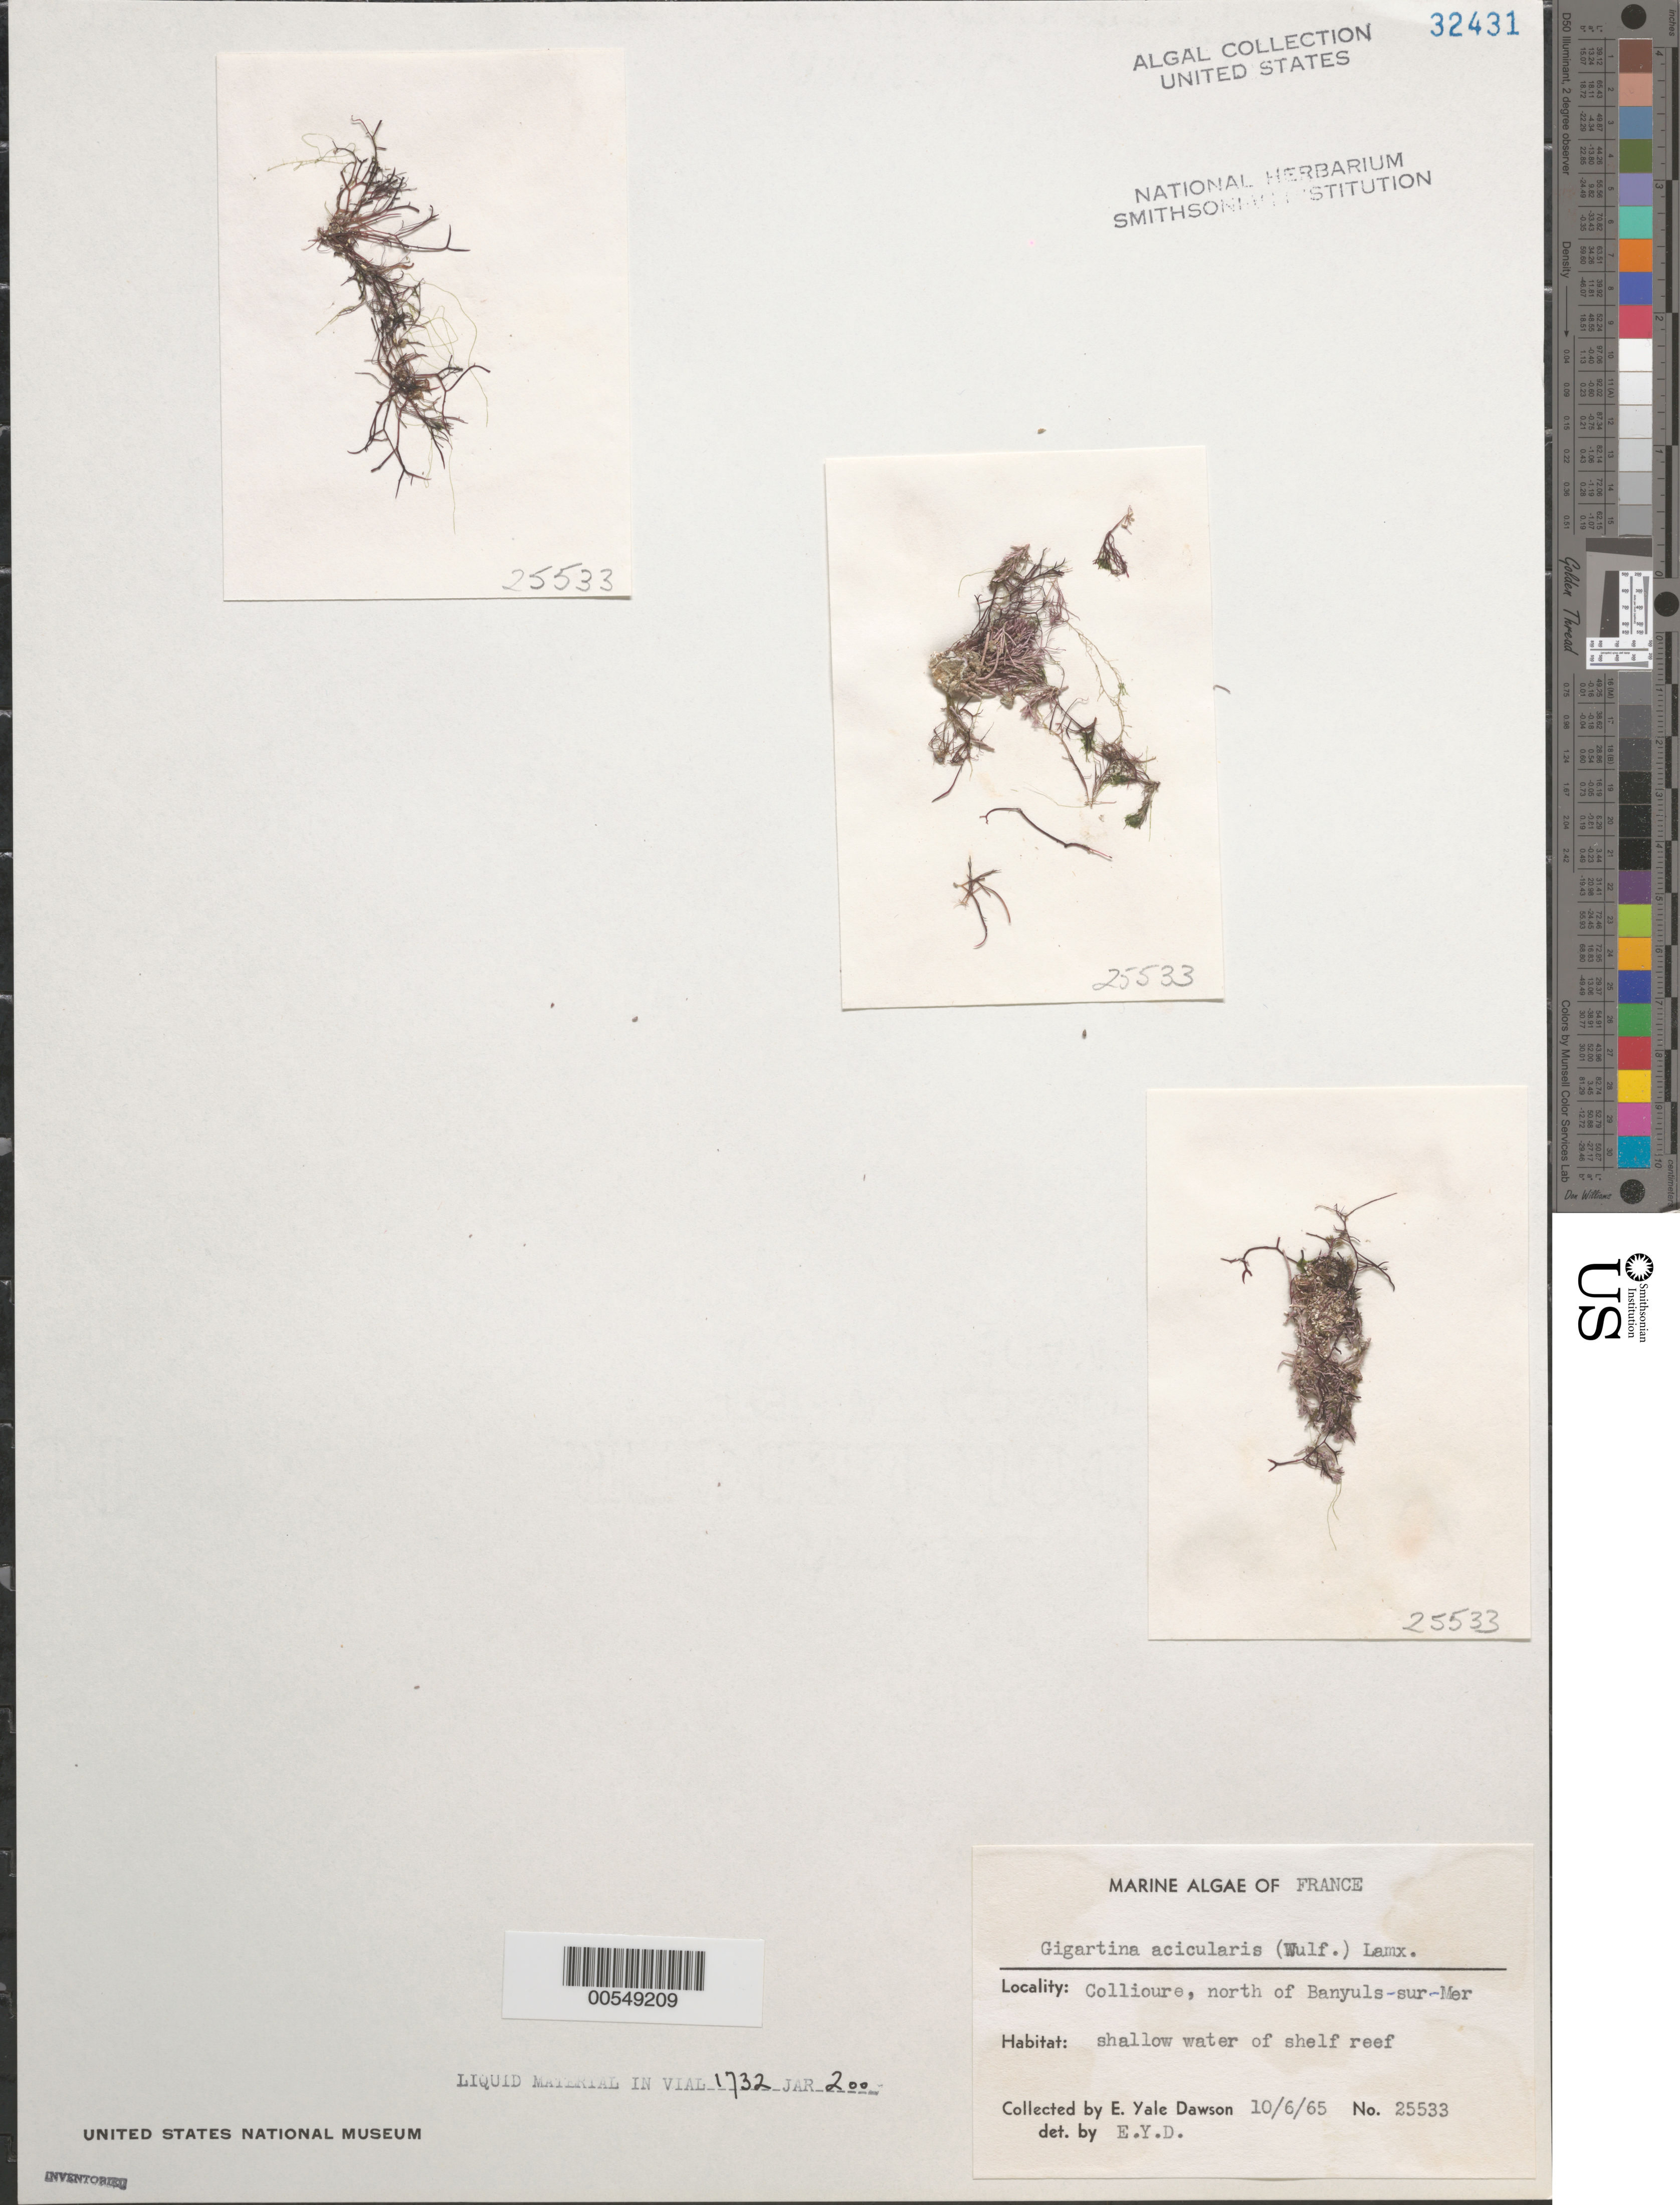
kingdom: Plantae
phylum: Rhodophyta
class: Florideophyceae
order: Gigartinales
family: Gigartinaceae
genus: Chondracanthus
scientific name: Chondracanthus acicularis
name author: (Roth) Fredericq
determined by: Algae name updating Project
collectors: E. Y. Dawson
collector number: EYD 25533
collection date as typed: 06 Oct 1965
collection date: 1965-10-06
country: France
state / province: Occitanie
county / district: Pyrénées-Orientales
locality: Collioure, north of Banyuls-sur-Mer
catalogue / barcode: US 32431